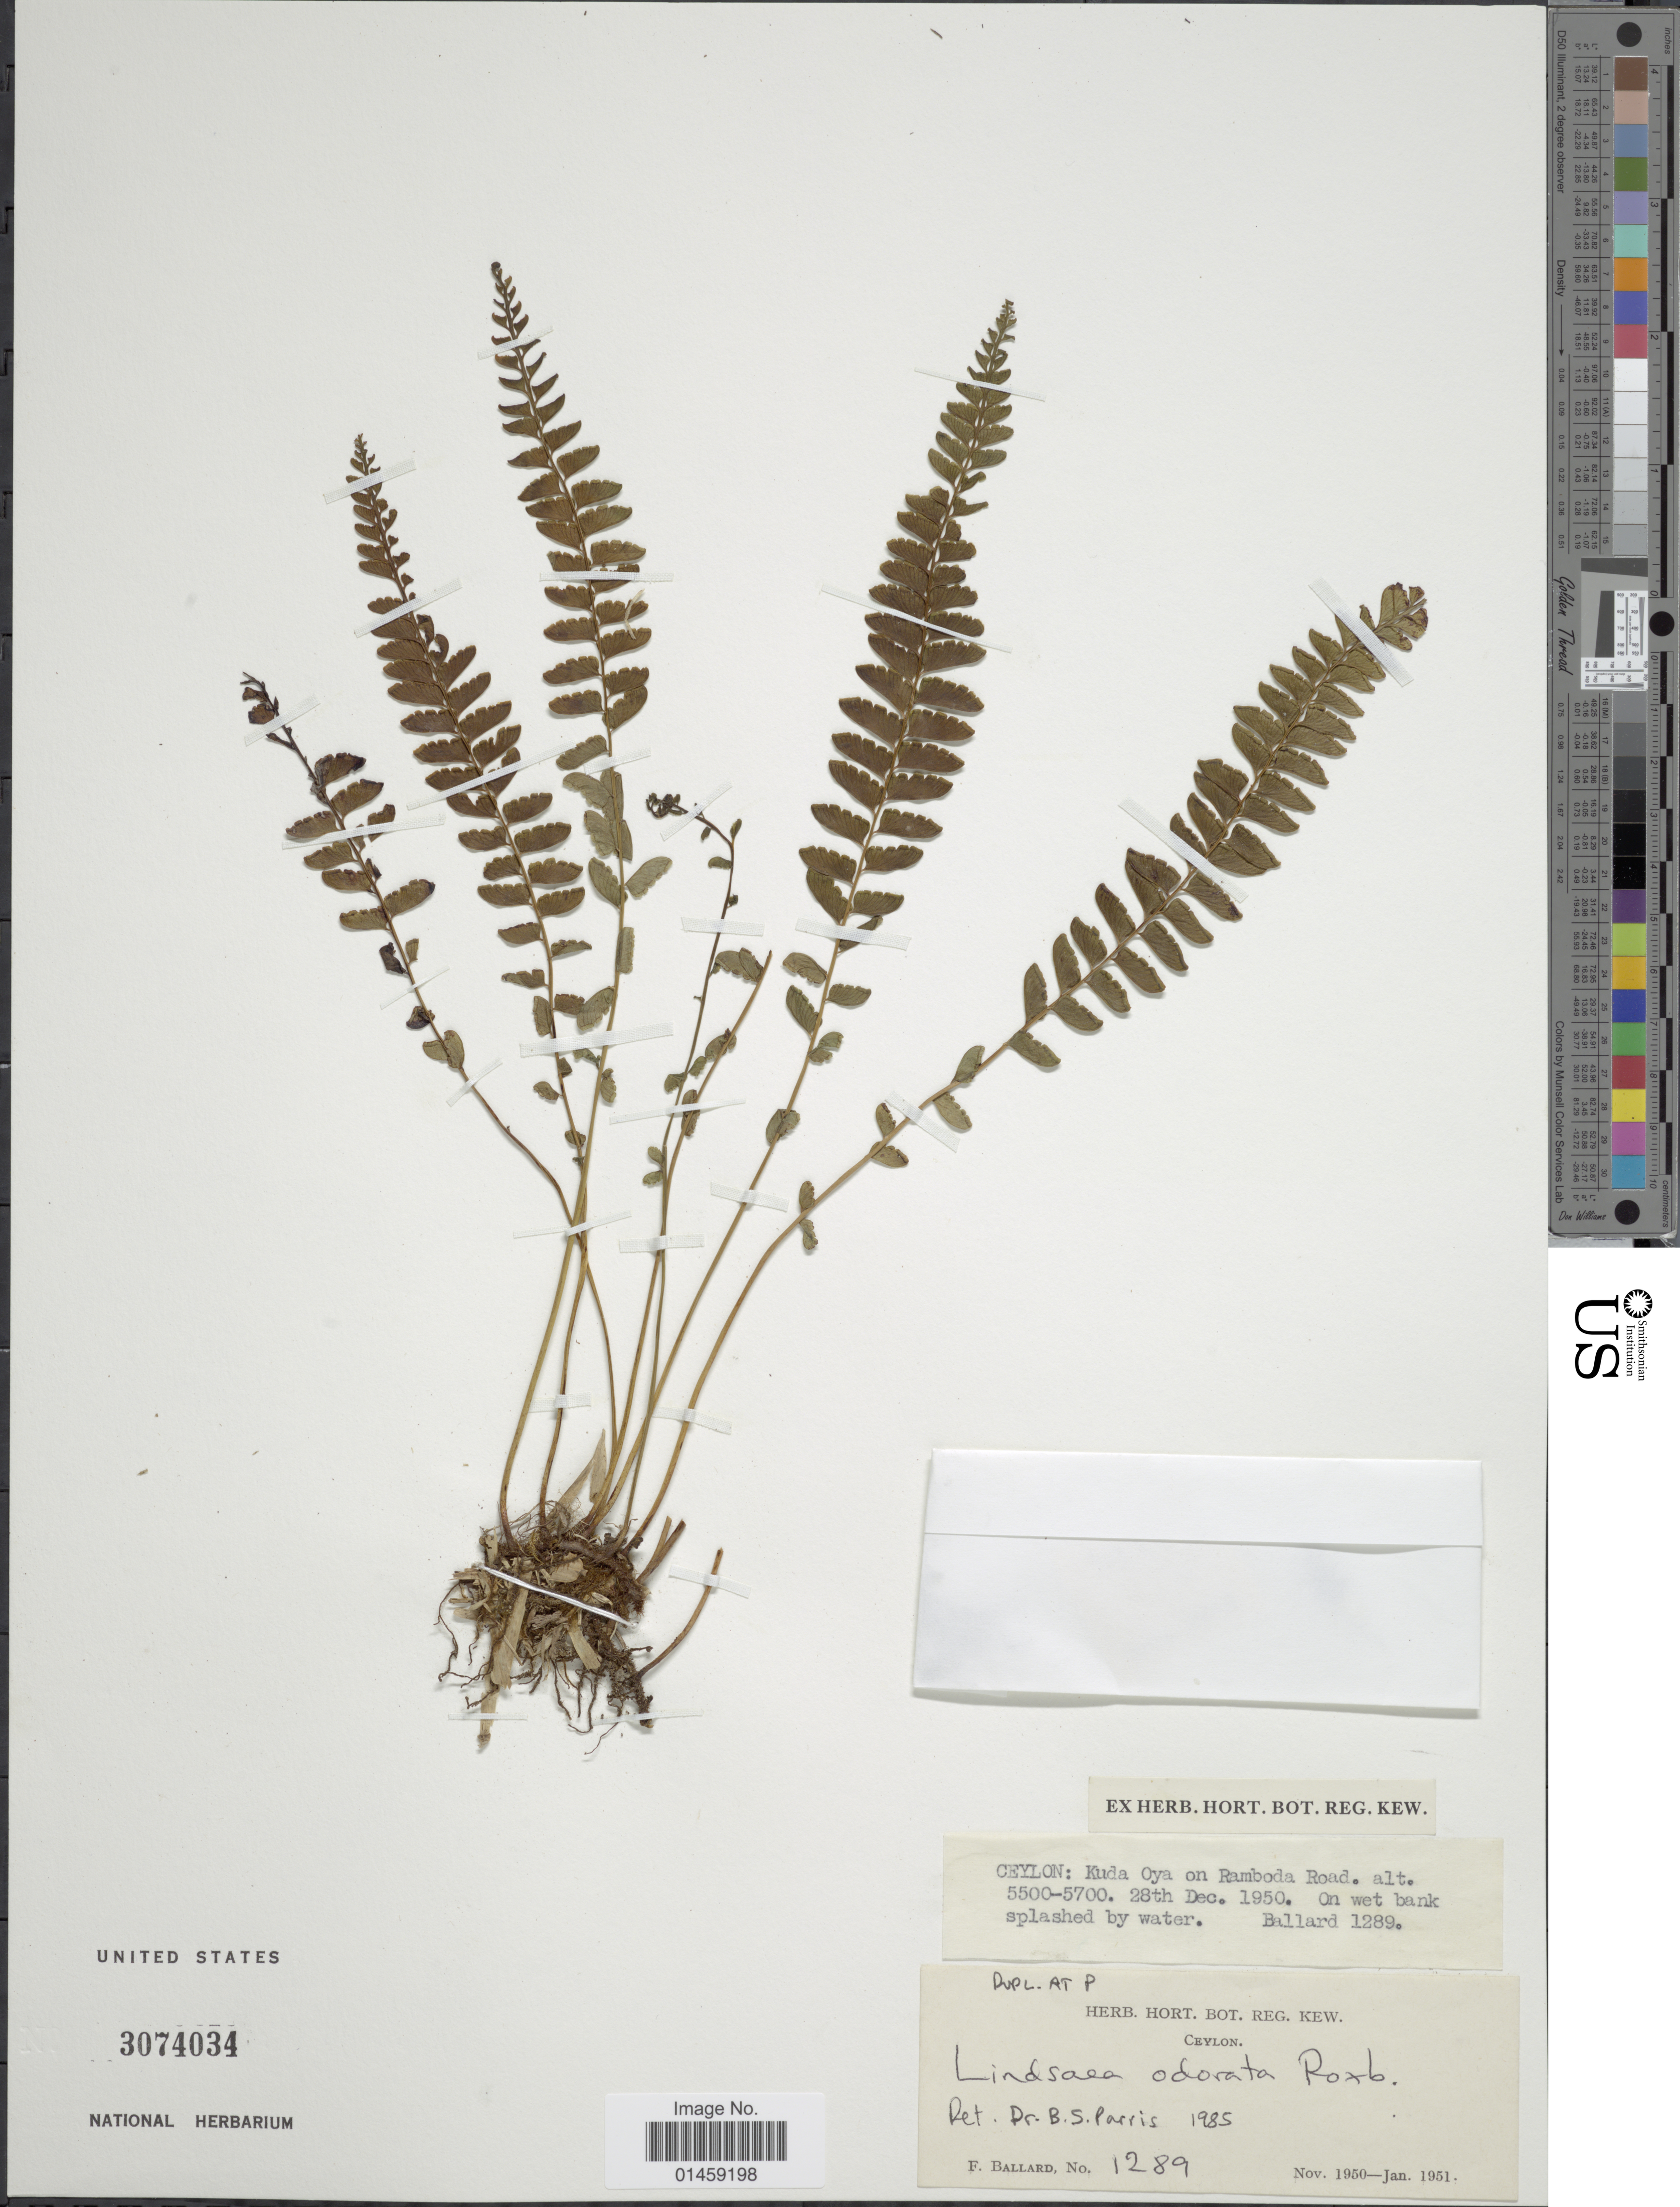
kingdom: Plantae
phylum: Tracheophyta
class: Polypodiopsida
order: Polypodiales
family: Lindsaeaceae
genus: Lindsaea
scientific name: Lindsaea odorata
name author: Roxb.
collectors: F. Ballard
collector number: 1289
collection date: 1950-12-28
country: Sri Lanka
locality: Ceylon: Kuda Oya on Ramboda Road.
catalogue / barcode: US 3074034